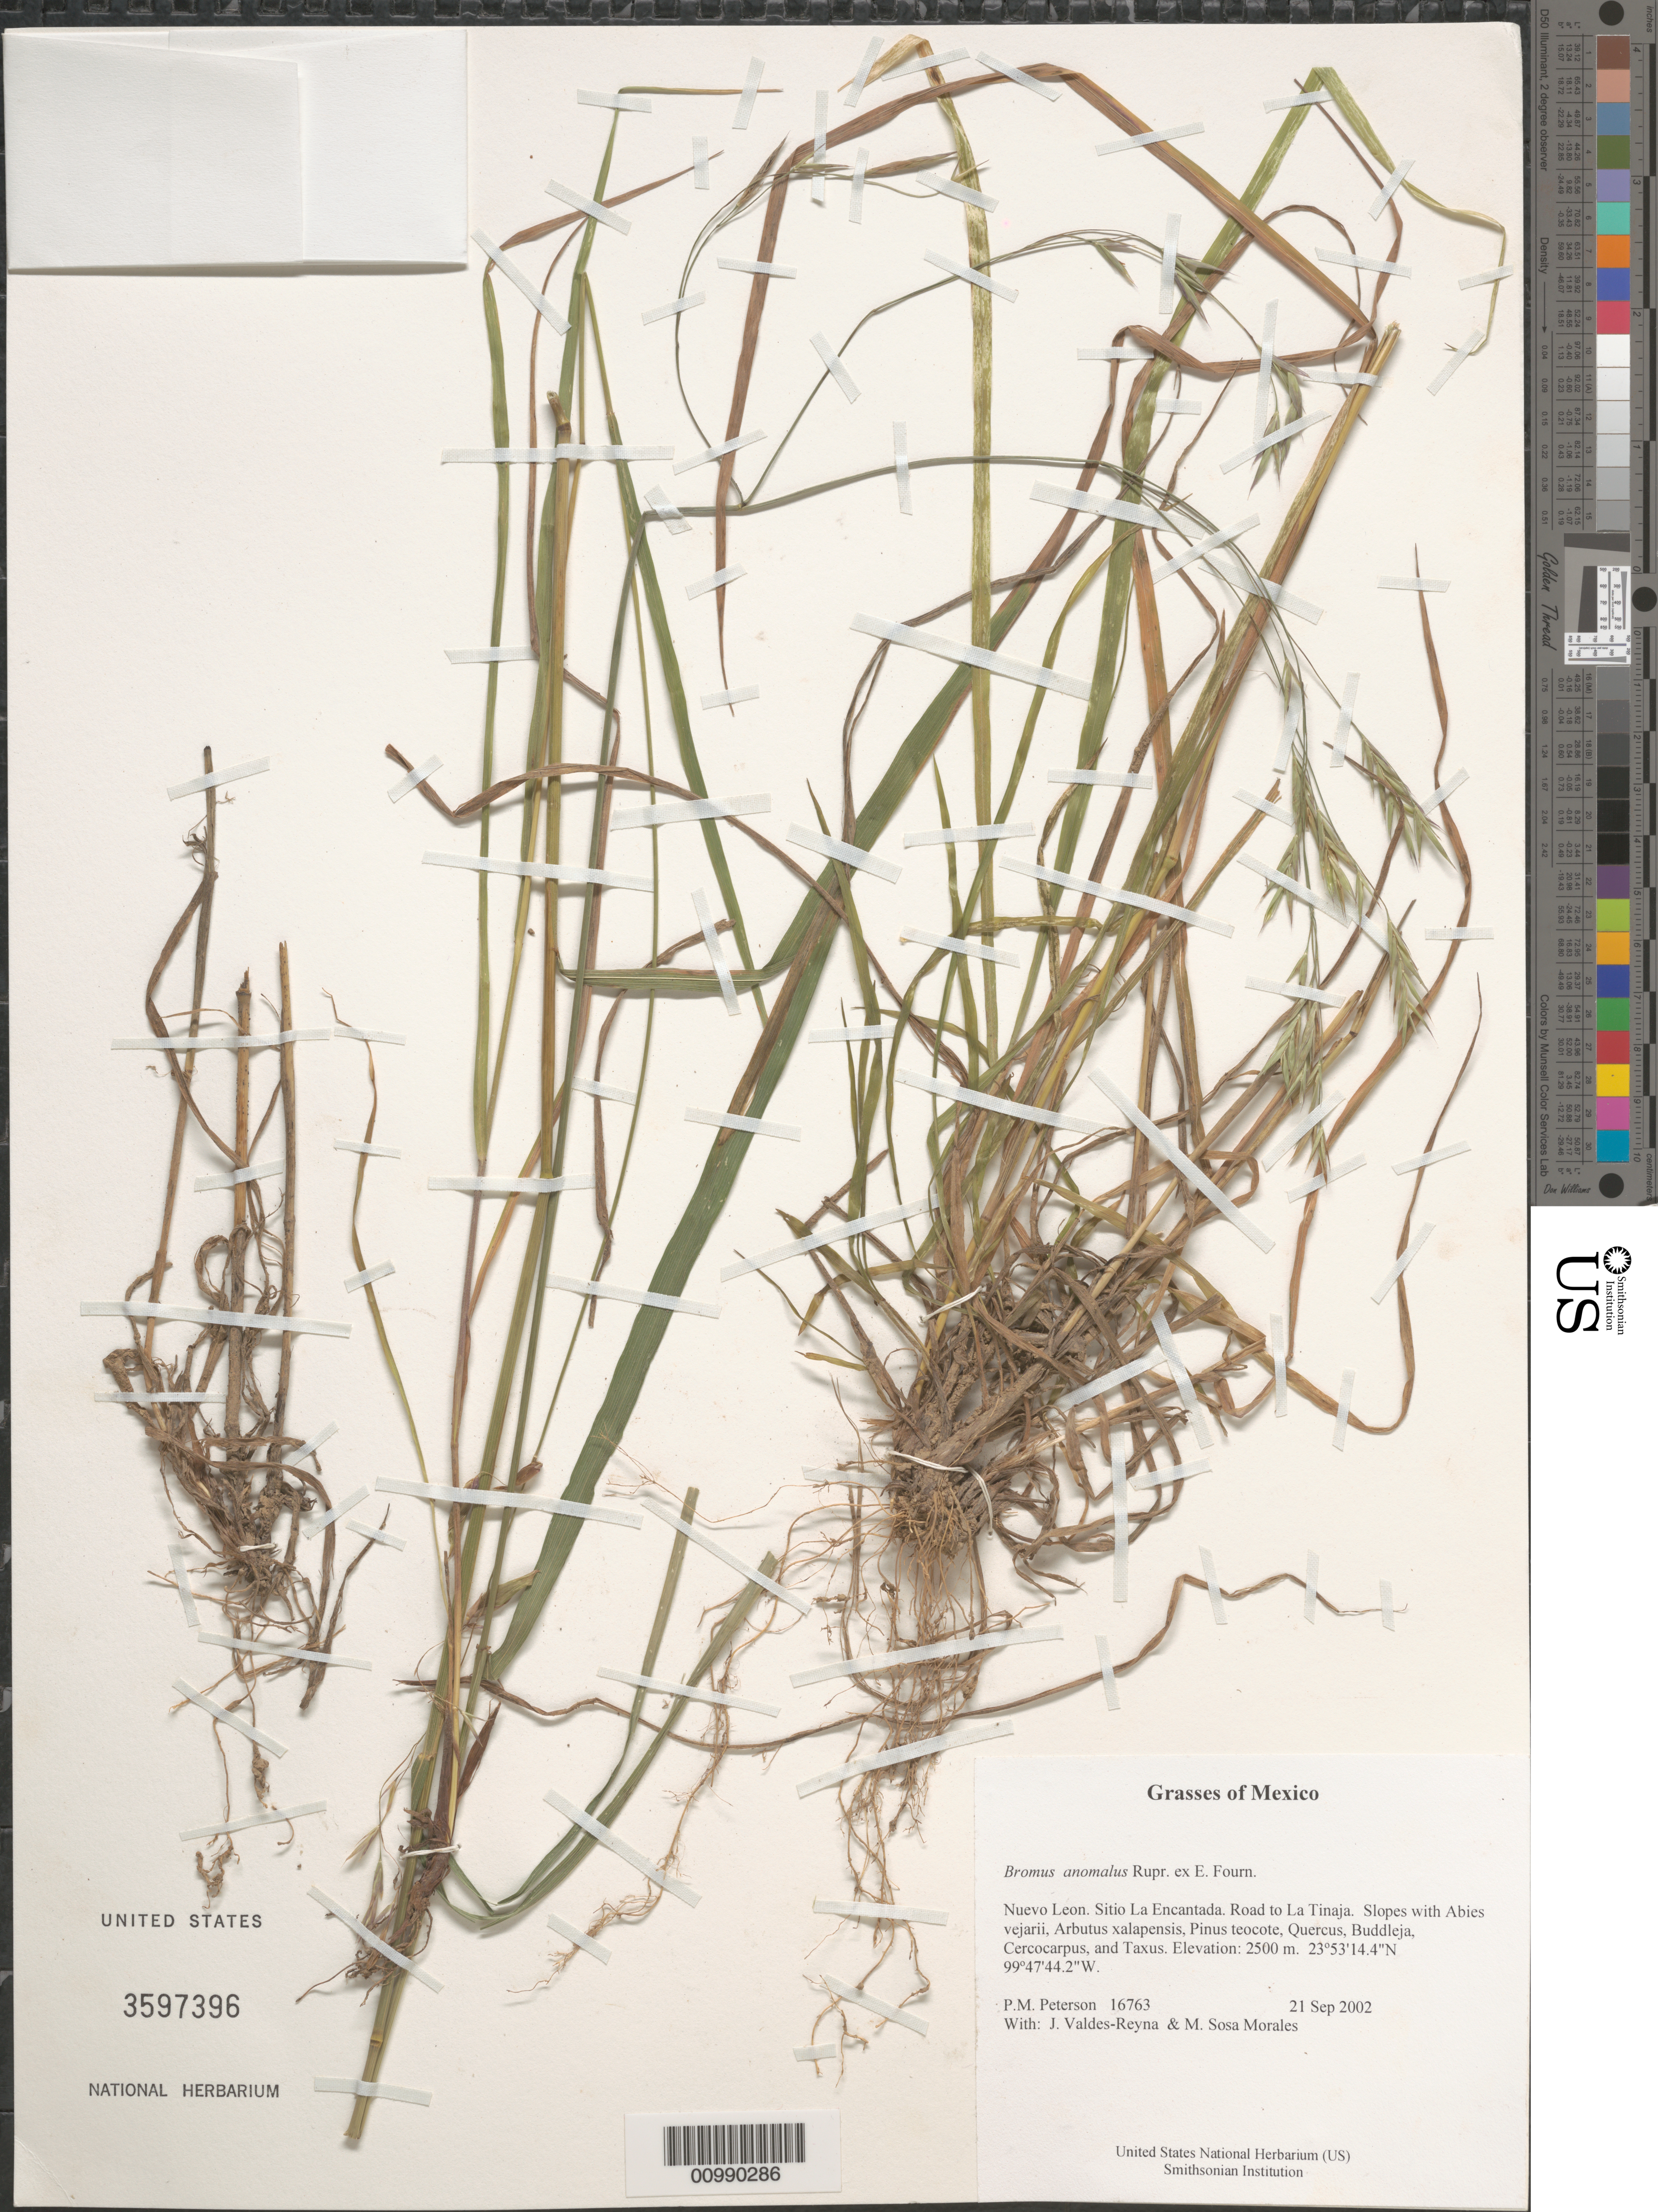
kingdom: Plantae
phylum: Tracheophyta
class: Liliopsida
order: Poales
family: Poaceae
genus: Bromus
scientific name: Bromus anomalus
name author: Rupr. ex E. Fourn.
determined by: Saarela, J. M., (CAN), Canadian Museum of Nature (CANADA)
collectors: P. M. Peterson, J. Valdés-Reyna & M. Sosa Morales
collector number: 16763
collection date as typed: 21 Sep 2002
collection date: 2002-09-21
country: Mexico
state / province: Nuevo León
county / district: Sitio La Encantada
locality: Road to La Tinaja. Slopes with Abies vejarii, Arbutus xalapensis, Pinus teocote, Quercus, Buddleja, Cercocarpus, and Taxus.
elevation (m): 2500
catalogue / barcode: US 3597396